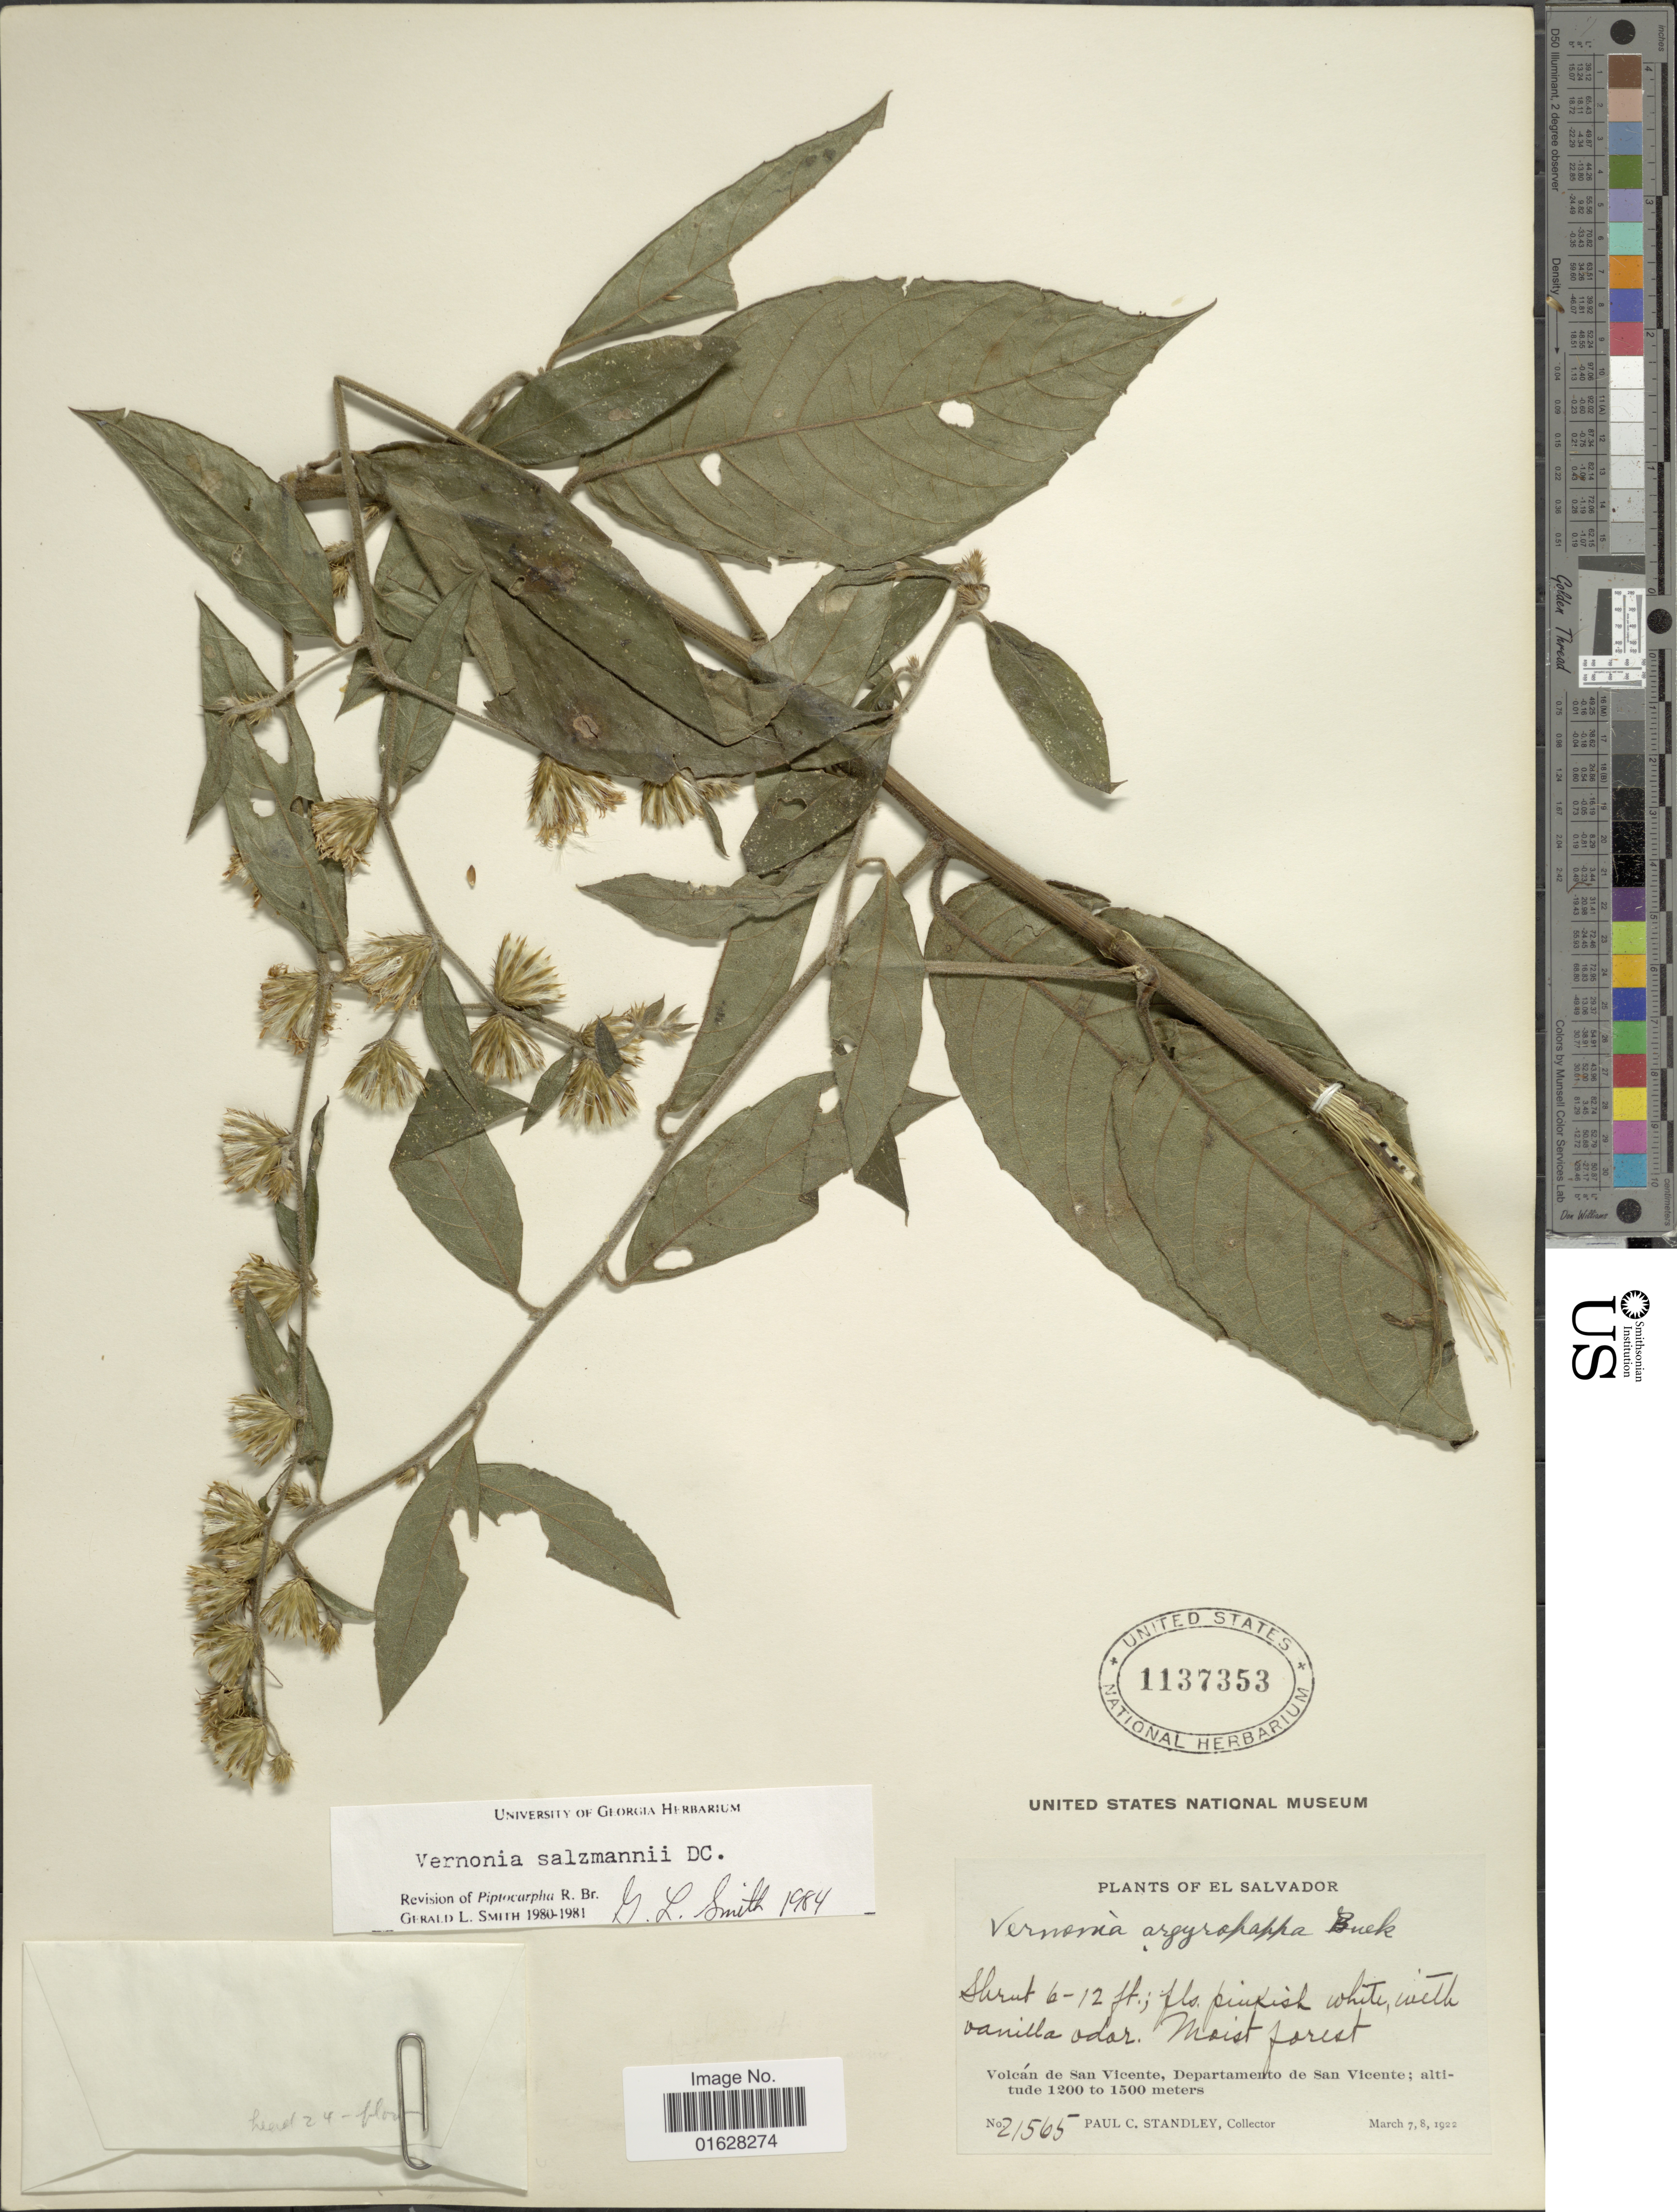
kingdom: Plantae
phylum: Tracheophyta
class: Magnoliopsida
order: Asterales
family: Asteraceae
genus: Lepidaploa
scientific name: Lepidaploa salzmannii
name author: (DC.) H. Rob.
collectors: P. C. Standley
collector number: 21565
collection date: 1922-03-07/1922-03-08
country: El Salvador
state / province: San Vincente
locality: Volcan de San Vicente, Departamento de San Vicente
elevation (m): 1200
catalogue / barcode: US 1137353